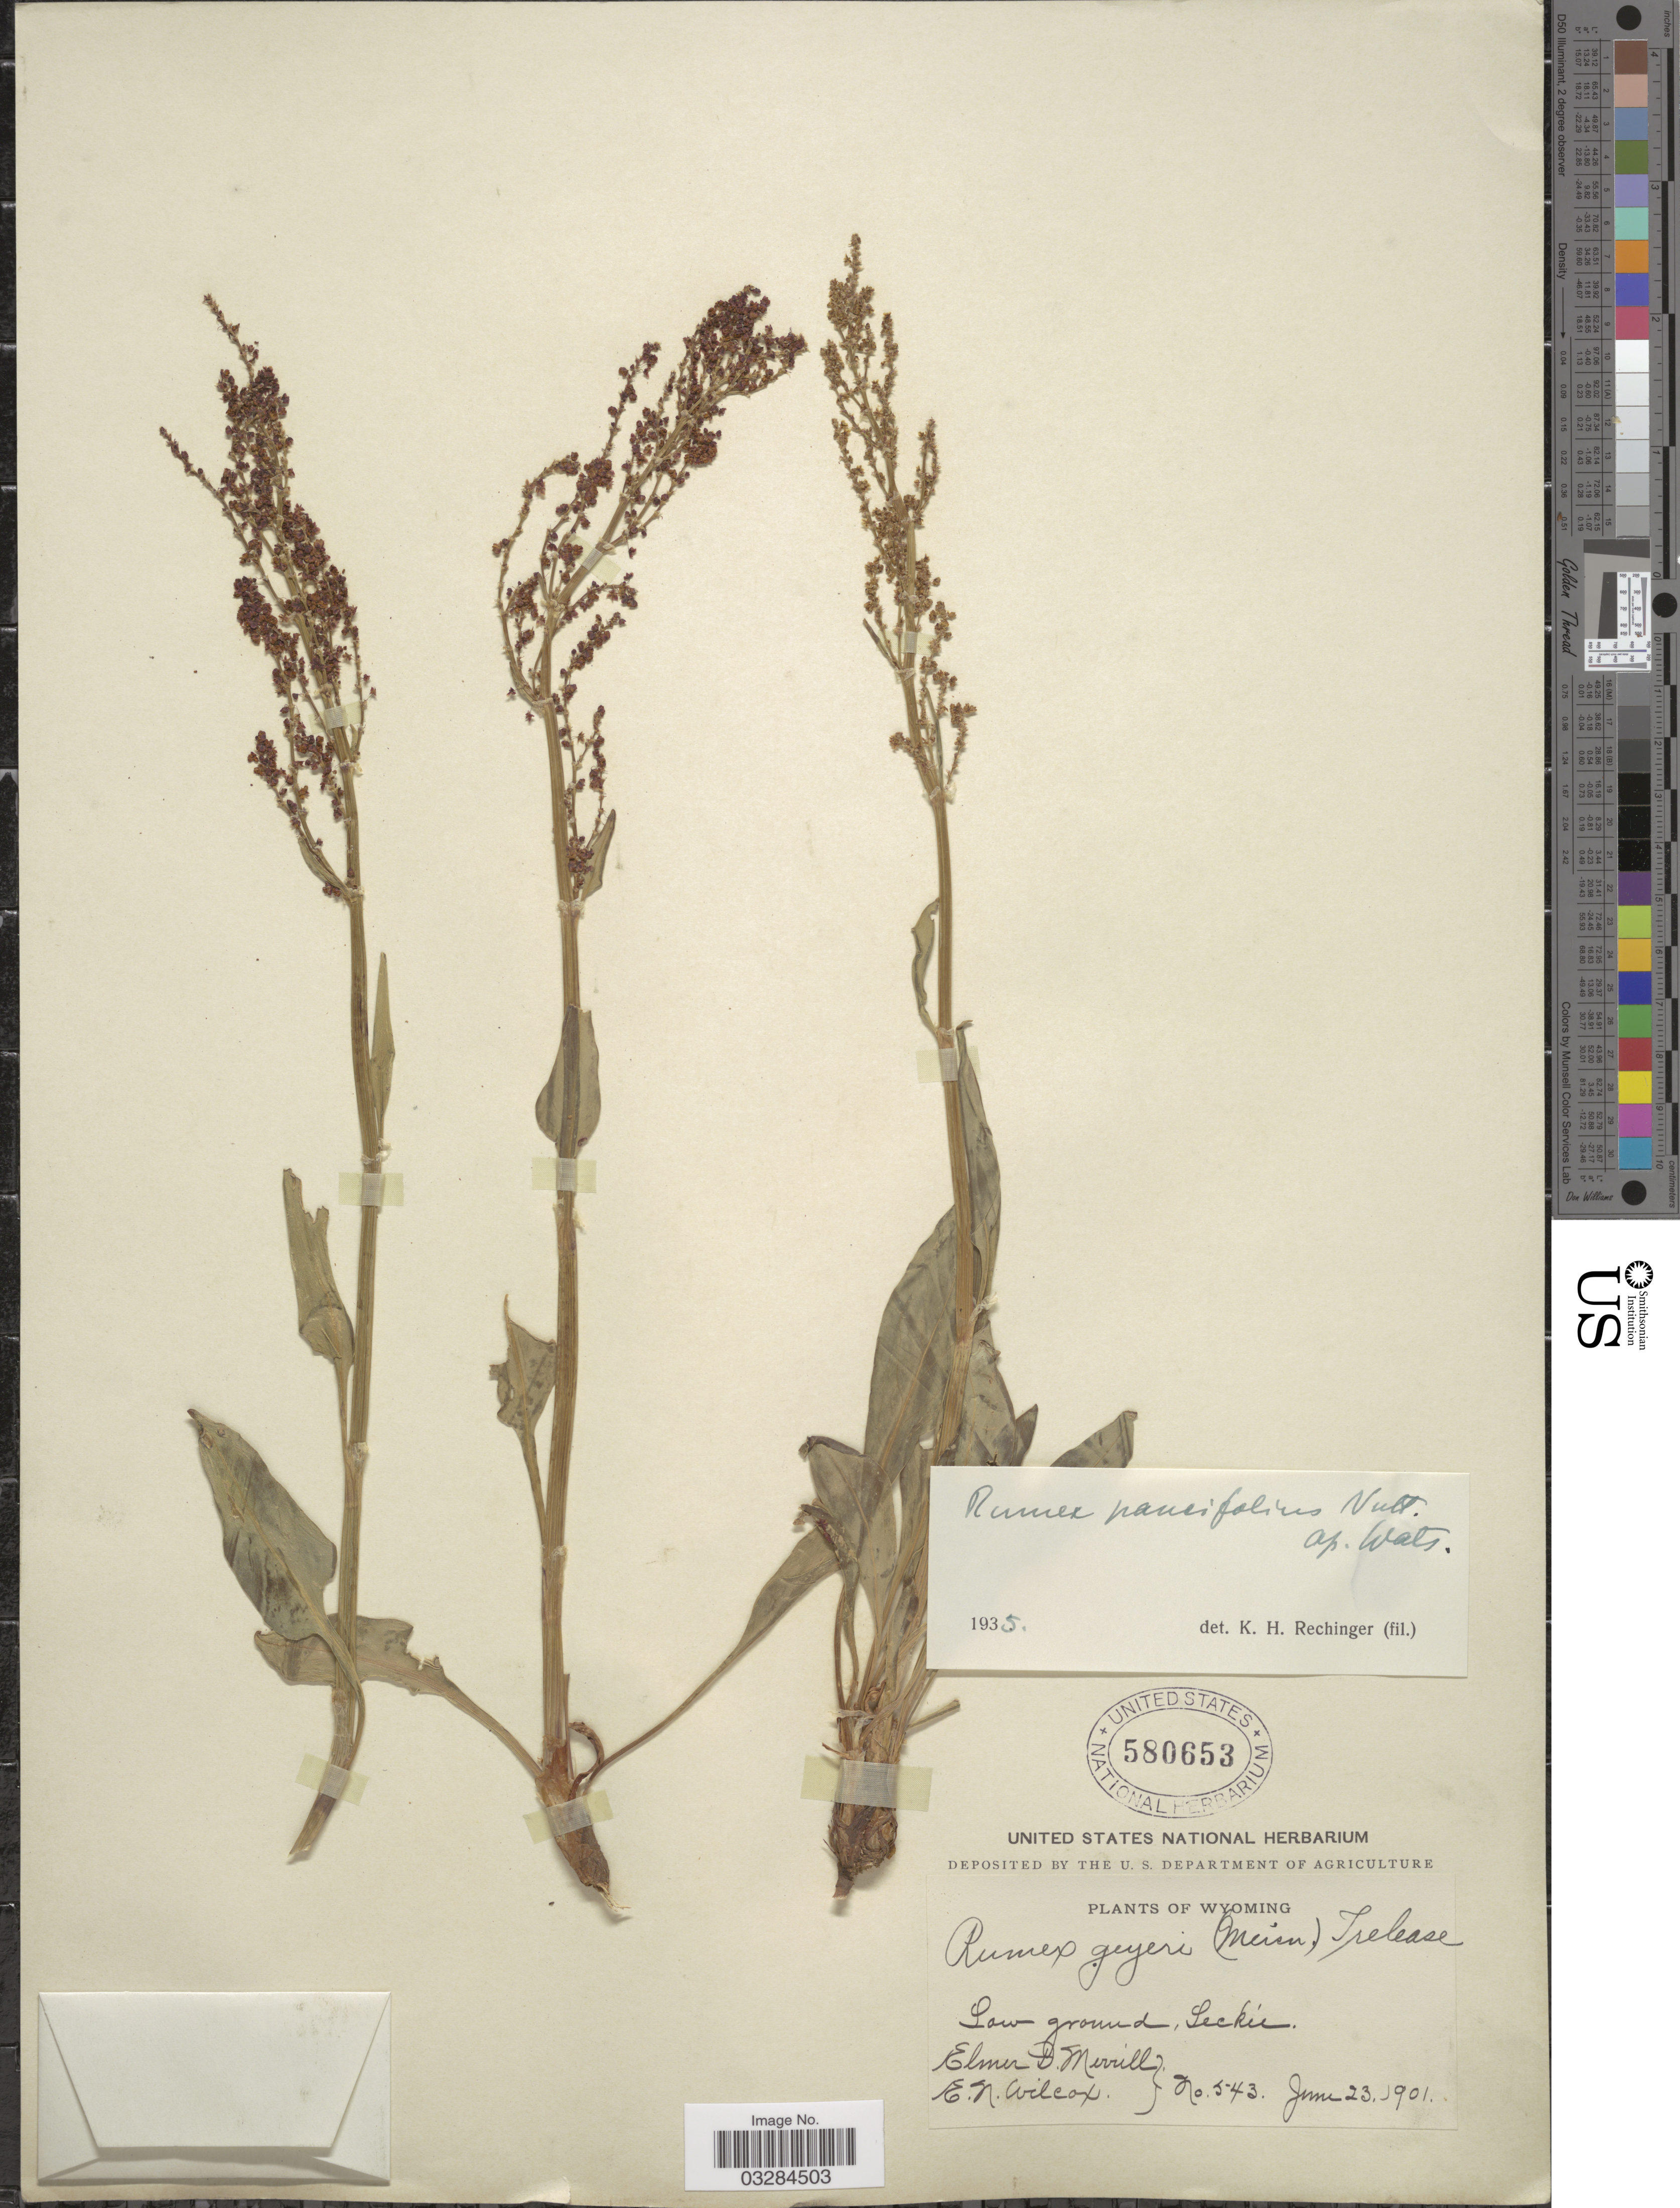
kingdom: Plantae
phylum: Tracheophyta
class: Magnoliopsida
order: Caryophyllales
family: Polygonaceae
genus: Rumex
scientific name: Rumex paucifolius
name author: Nutt.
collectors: E. D. Merrill & E. Wilcox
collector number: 543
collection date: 1901-06-23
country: United States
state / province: Wyoming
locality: Low ground, Leckie.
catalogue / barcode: US 580653